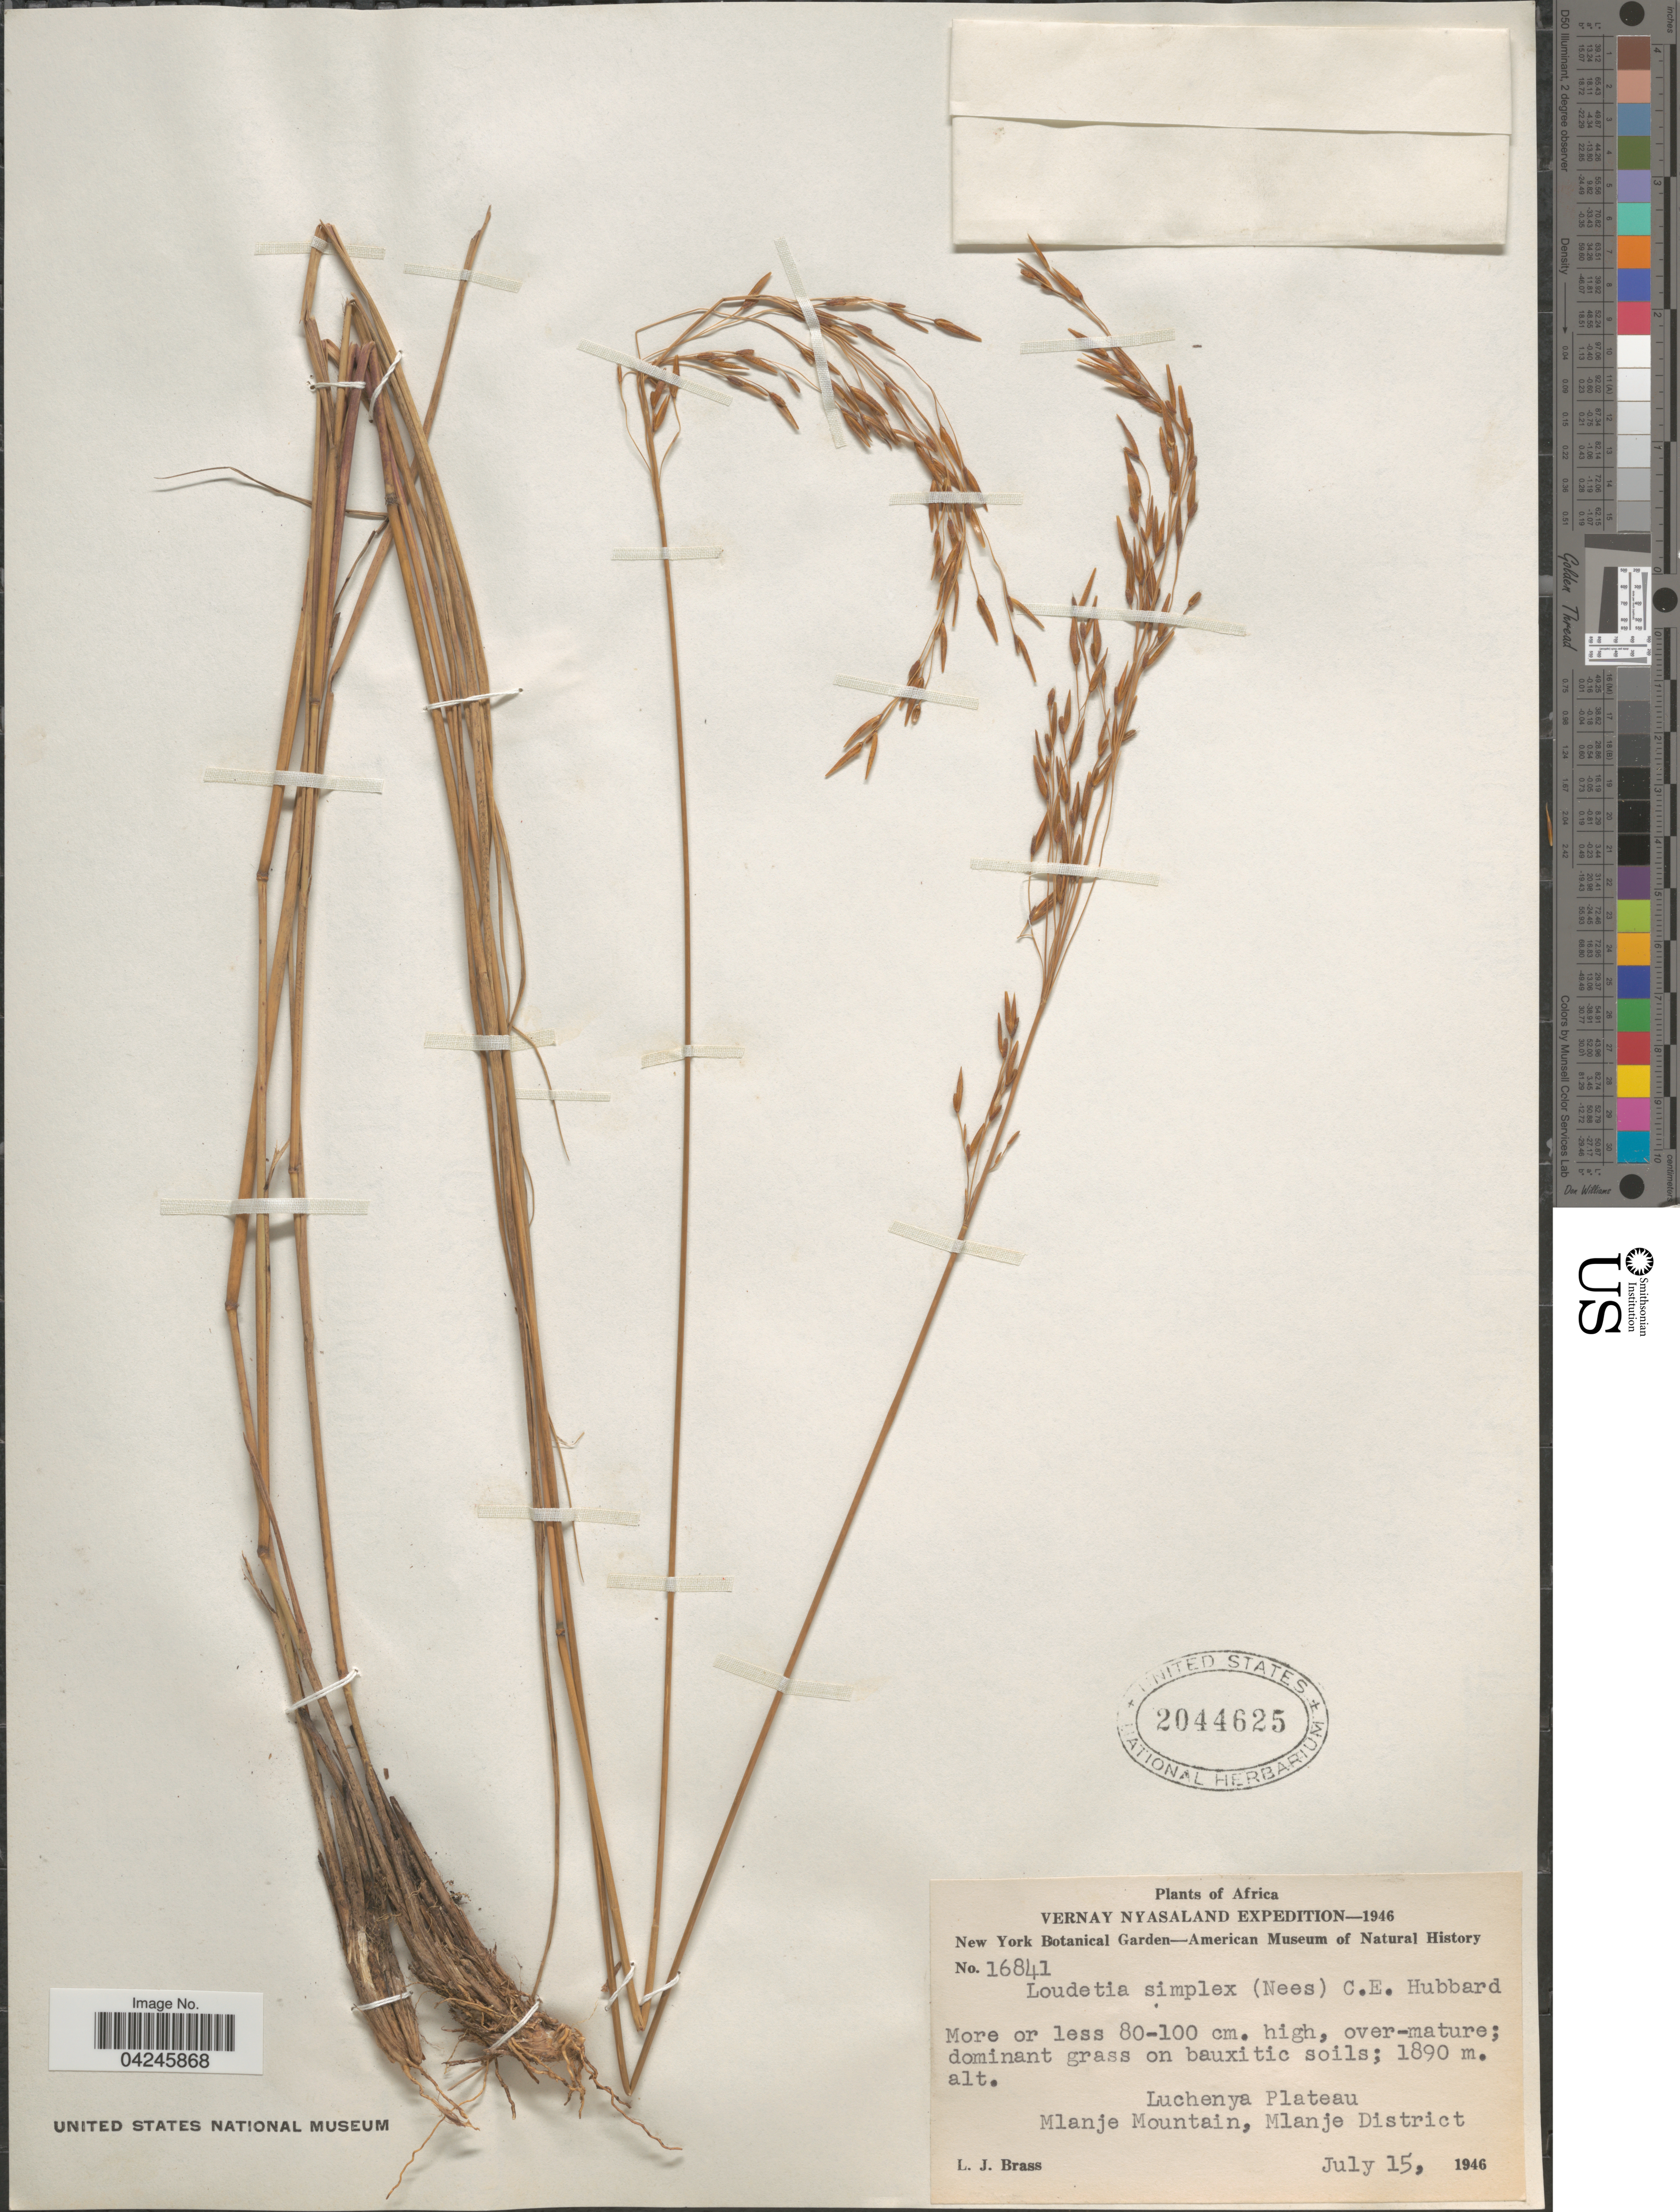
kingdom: Plantae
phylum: Tracheophyta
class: Liliopsida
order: Poales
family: Poaceae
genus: Loudetia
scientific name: Loudetia simplex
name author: (Nees) C.E. Hubb.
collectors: L. J. Brass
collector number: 16841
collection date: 1946-07-15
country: Malawi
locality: Vernay Nyasaland Expedition - 1946. Luchenya Plateau. Mlanje Mountain, Mlanje District.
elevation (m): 1890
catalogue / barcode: US 2044625